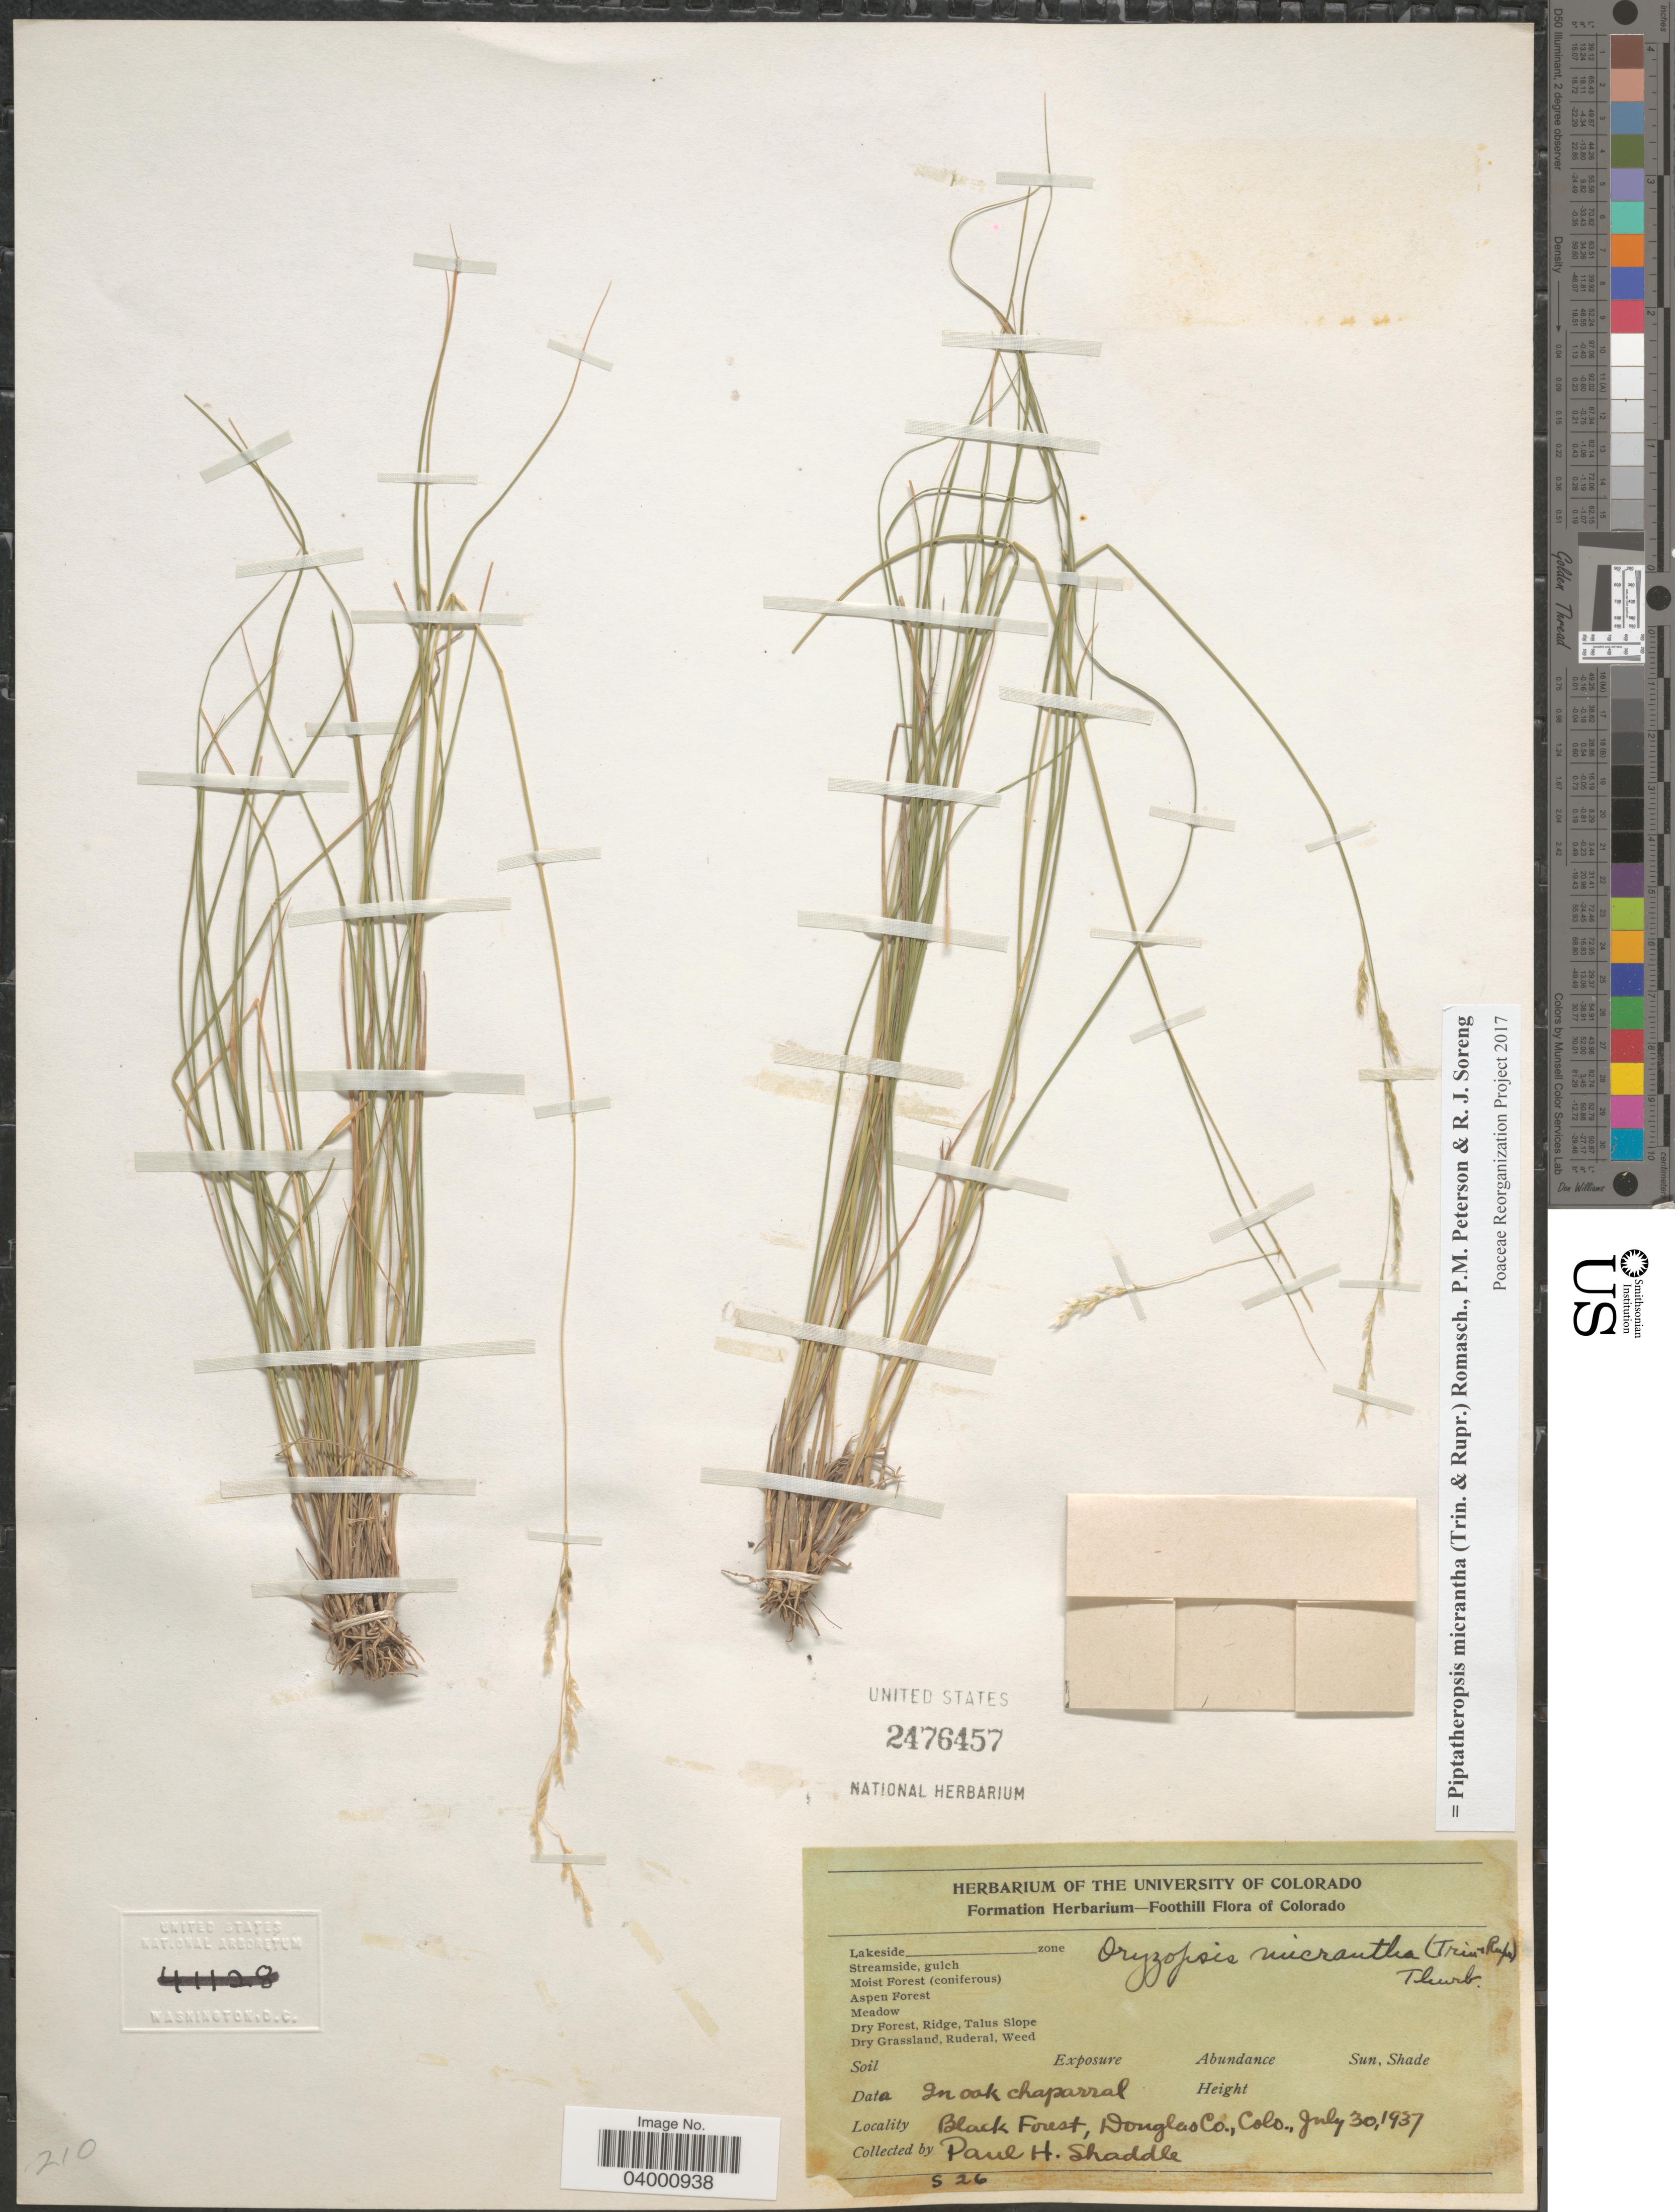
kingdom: Plantae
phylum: Tracheophyta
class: Liliopsida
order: Poales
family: Poaceae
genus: Piptatheropsis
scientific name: Piptatheropsis micrantha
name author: (Trin. & Rupr.) Romasch.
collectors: P. Shaddle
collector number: S26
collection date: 1937-07-30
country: United States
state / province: Colorado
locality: Black Forest, Douglas Co.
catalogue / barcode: US 2476457